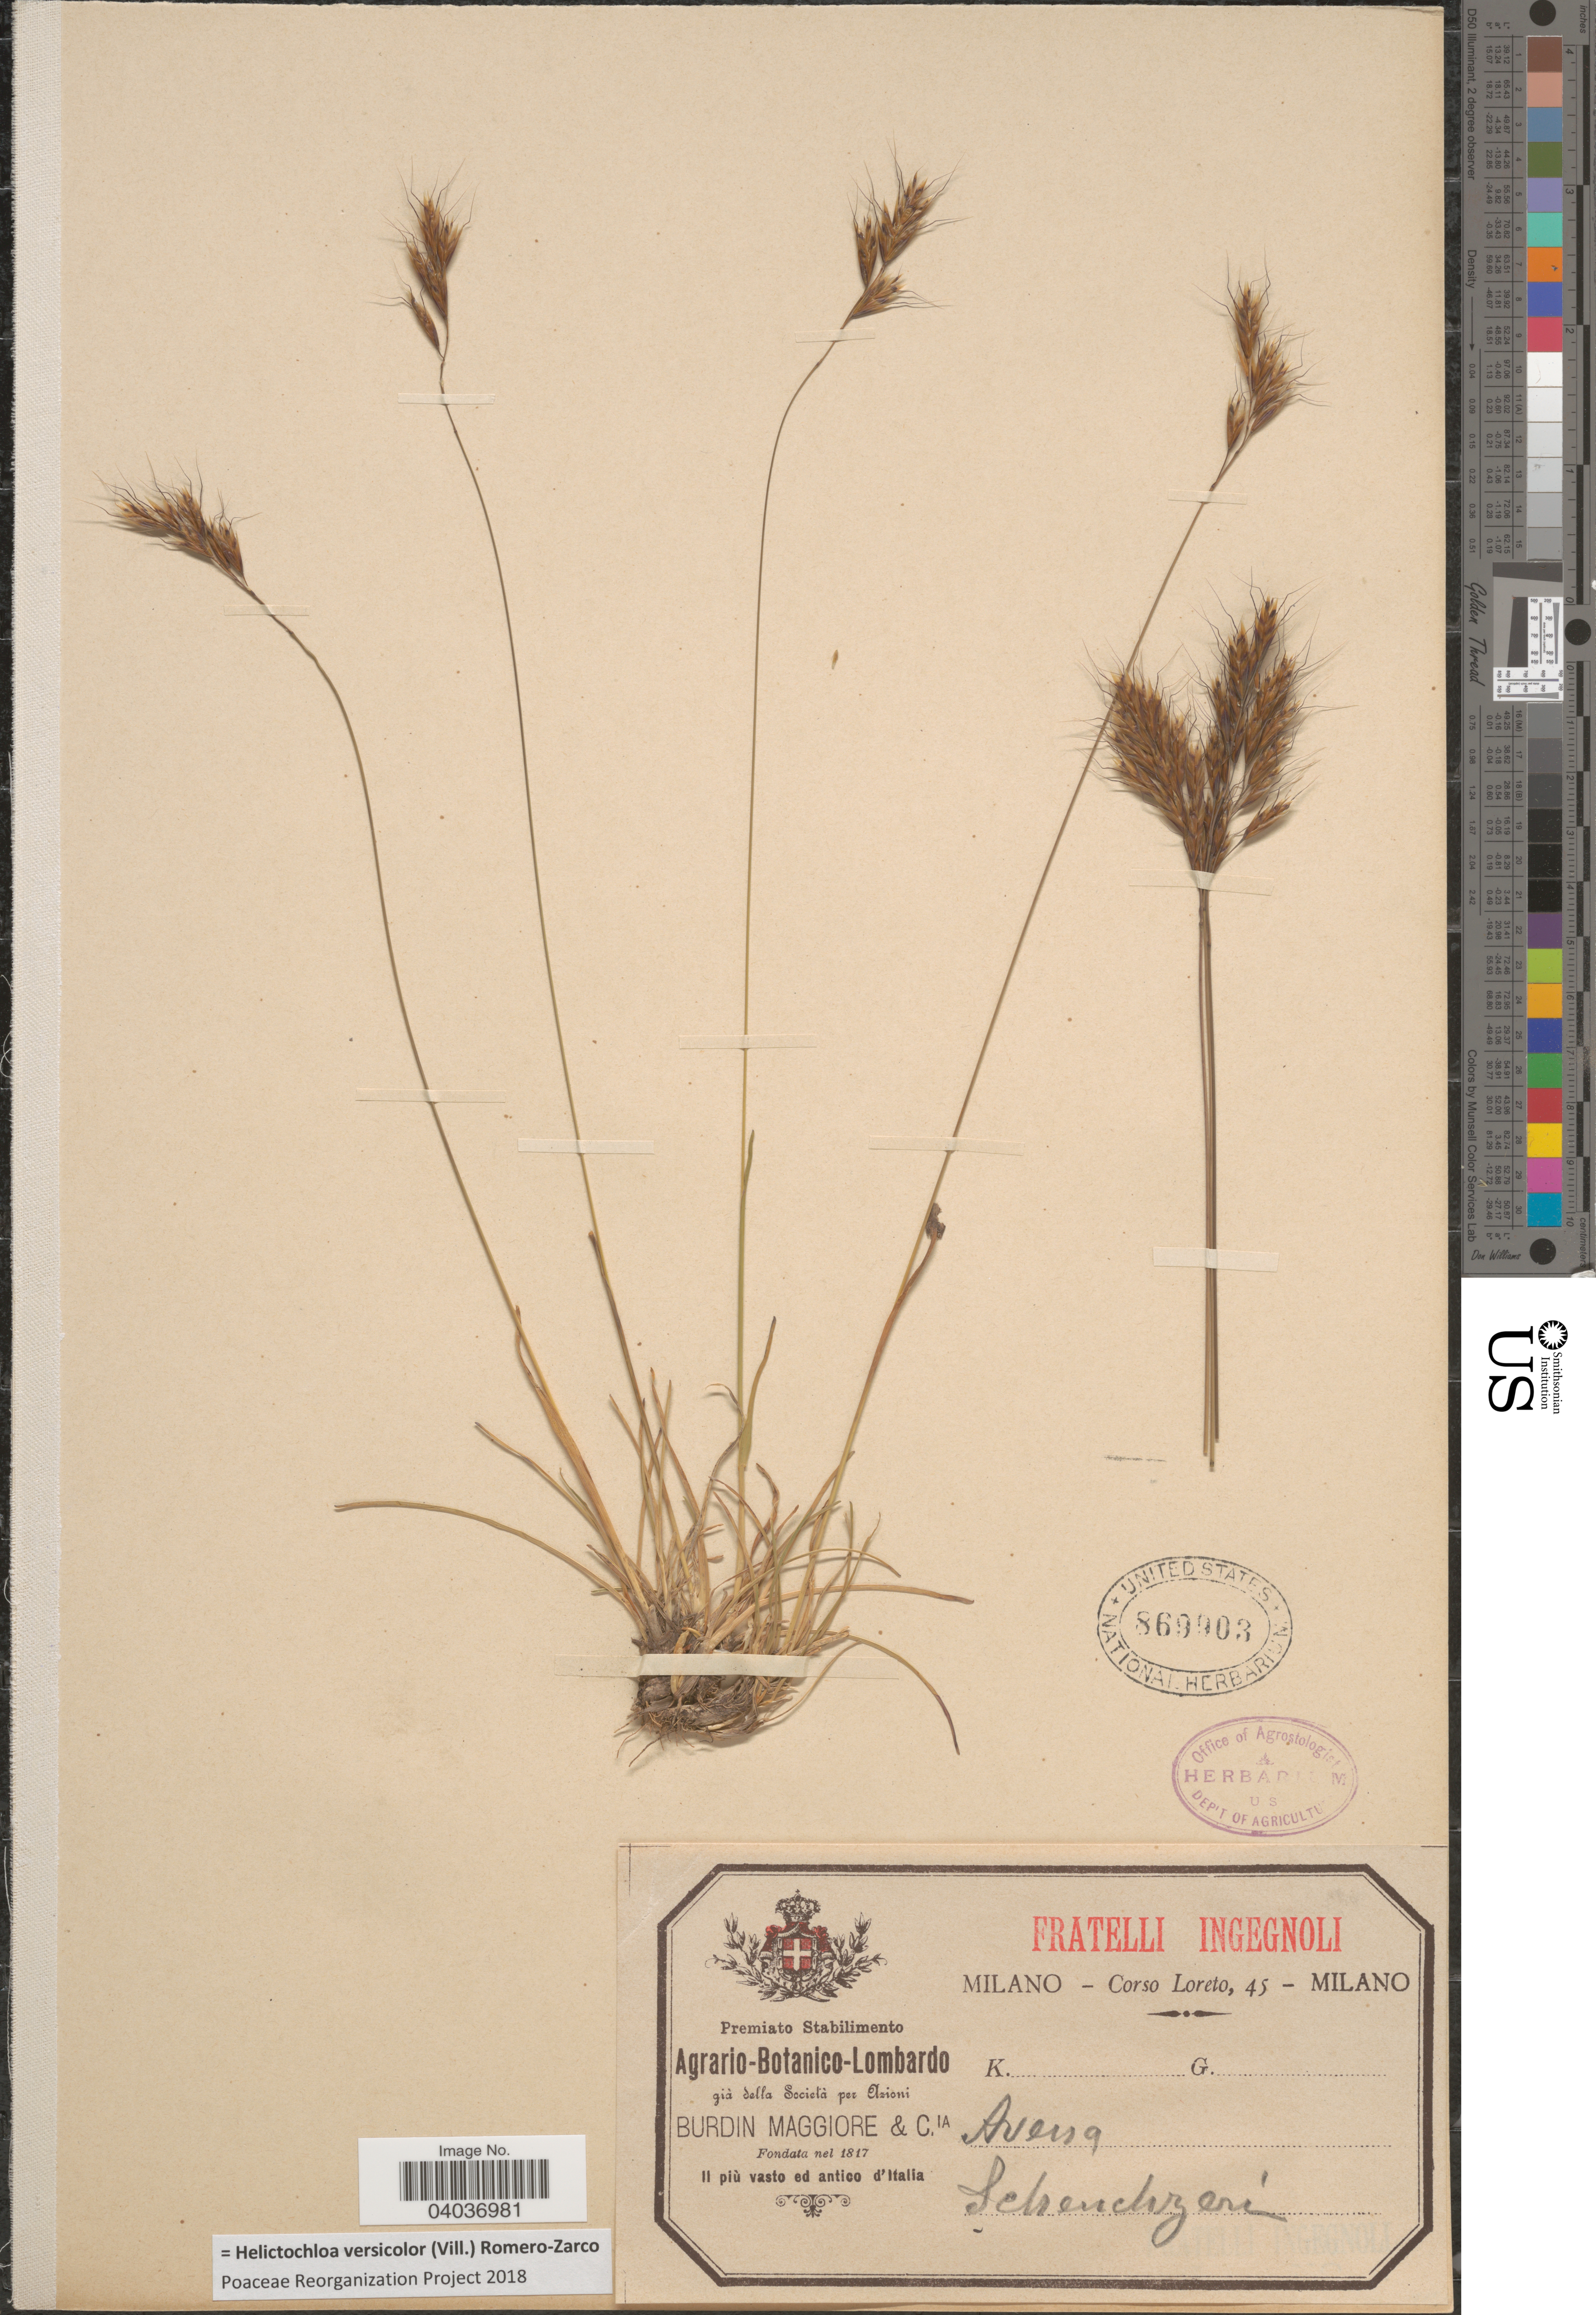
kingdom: Plantae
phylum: Tracheophyta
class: Liliopsida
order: Poales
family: Poaceae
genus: Helictochloa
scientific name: Helictochloa versicolor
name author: (Vill.) Romero Zarco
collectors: Loreto, C.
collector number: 45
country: Italy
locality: Milano.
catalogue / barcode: US 869903